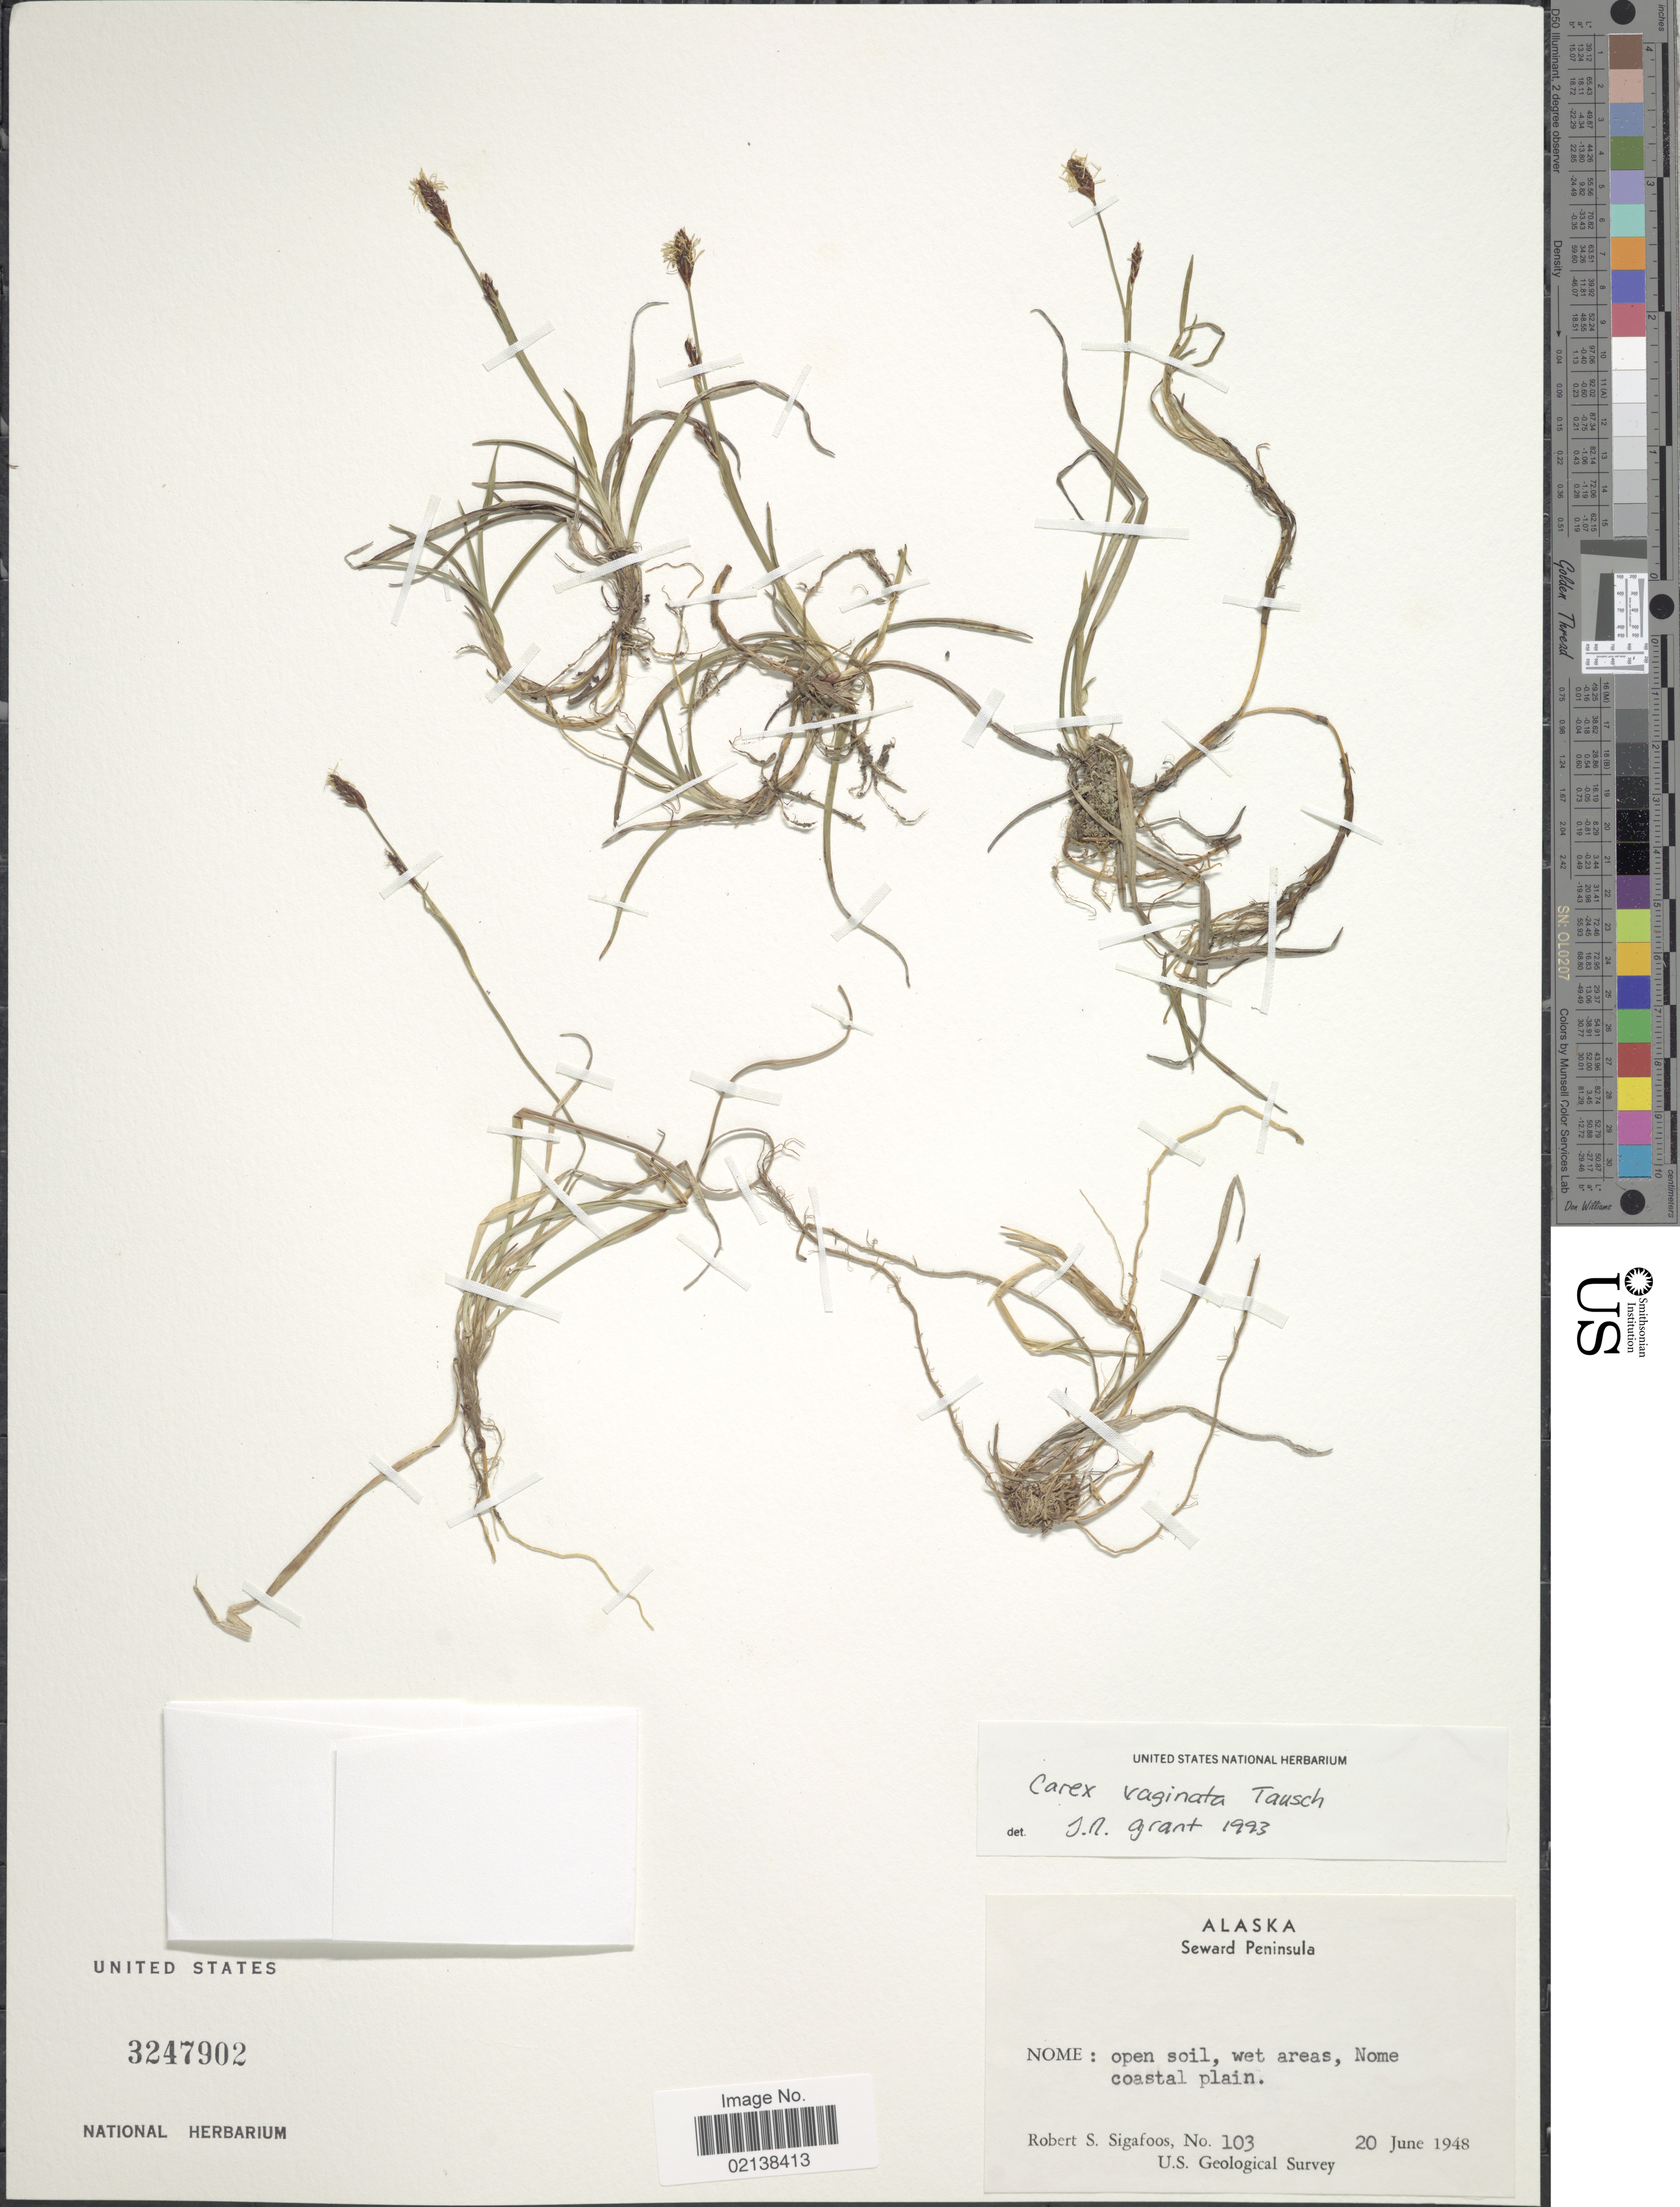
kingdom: Plantae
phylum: Tracheophyta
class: Liliopsida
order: Poales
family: Cyperaceae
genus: Carex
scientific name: Carex vaginata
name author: Tausch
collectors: R. Sigafoos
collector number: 103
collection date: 1948-06-20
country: United States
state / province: Alaska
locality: Seward Peninsula, Nome: open soil, wet areas, Nome coastal plain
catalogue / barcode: US 3247902